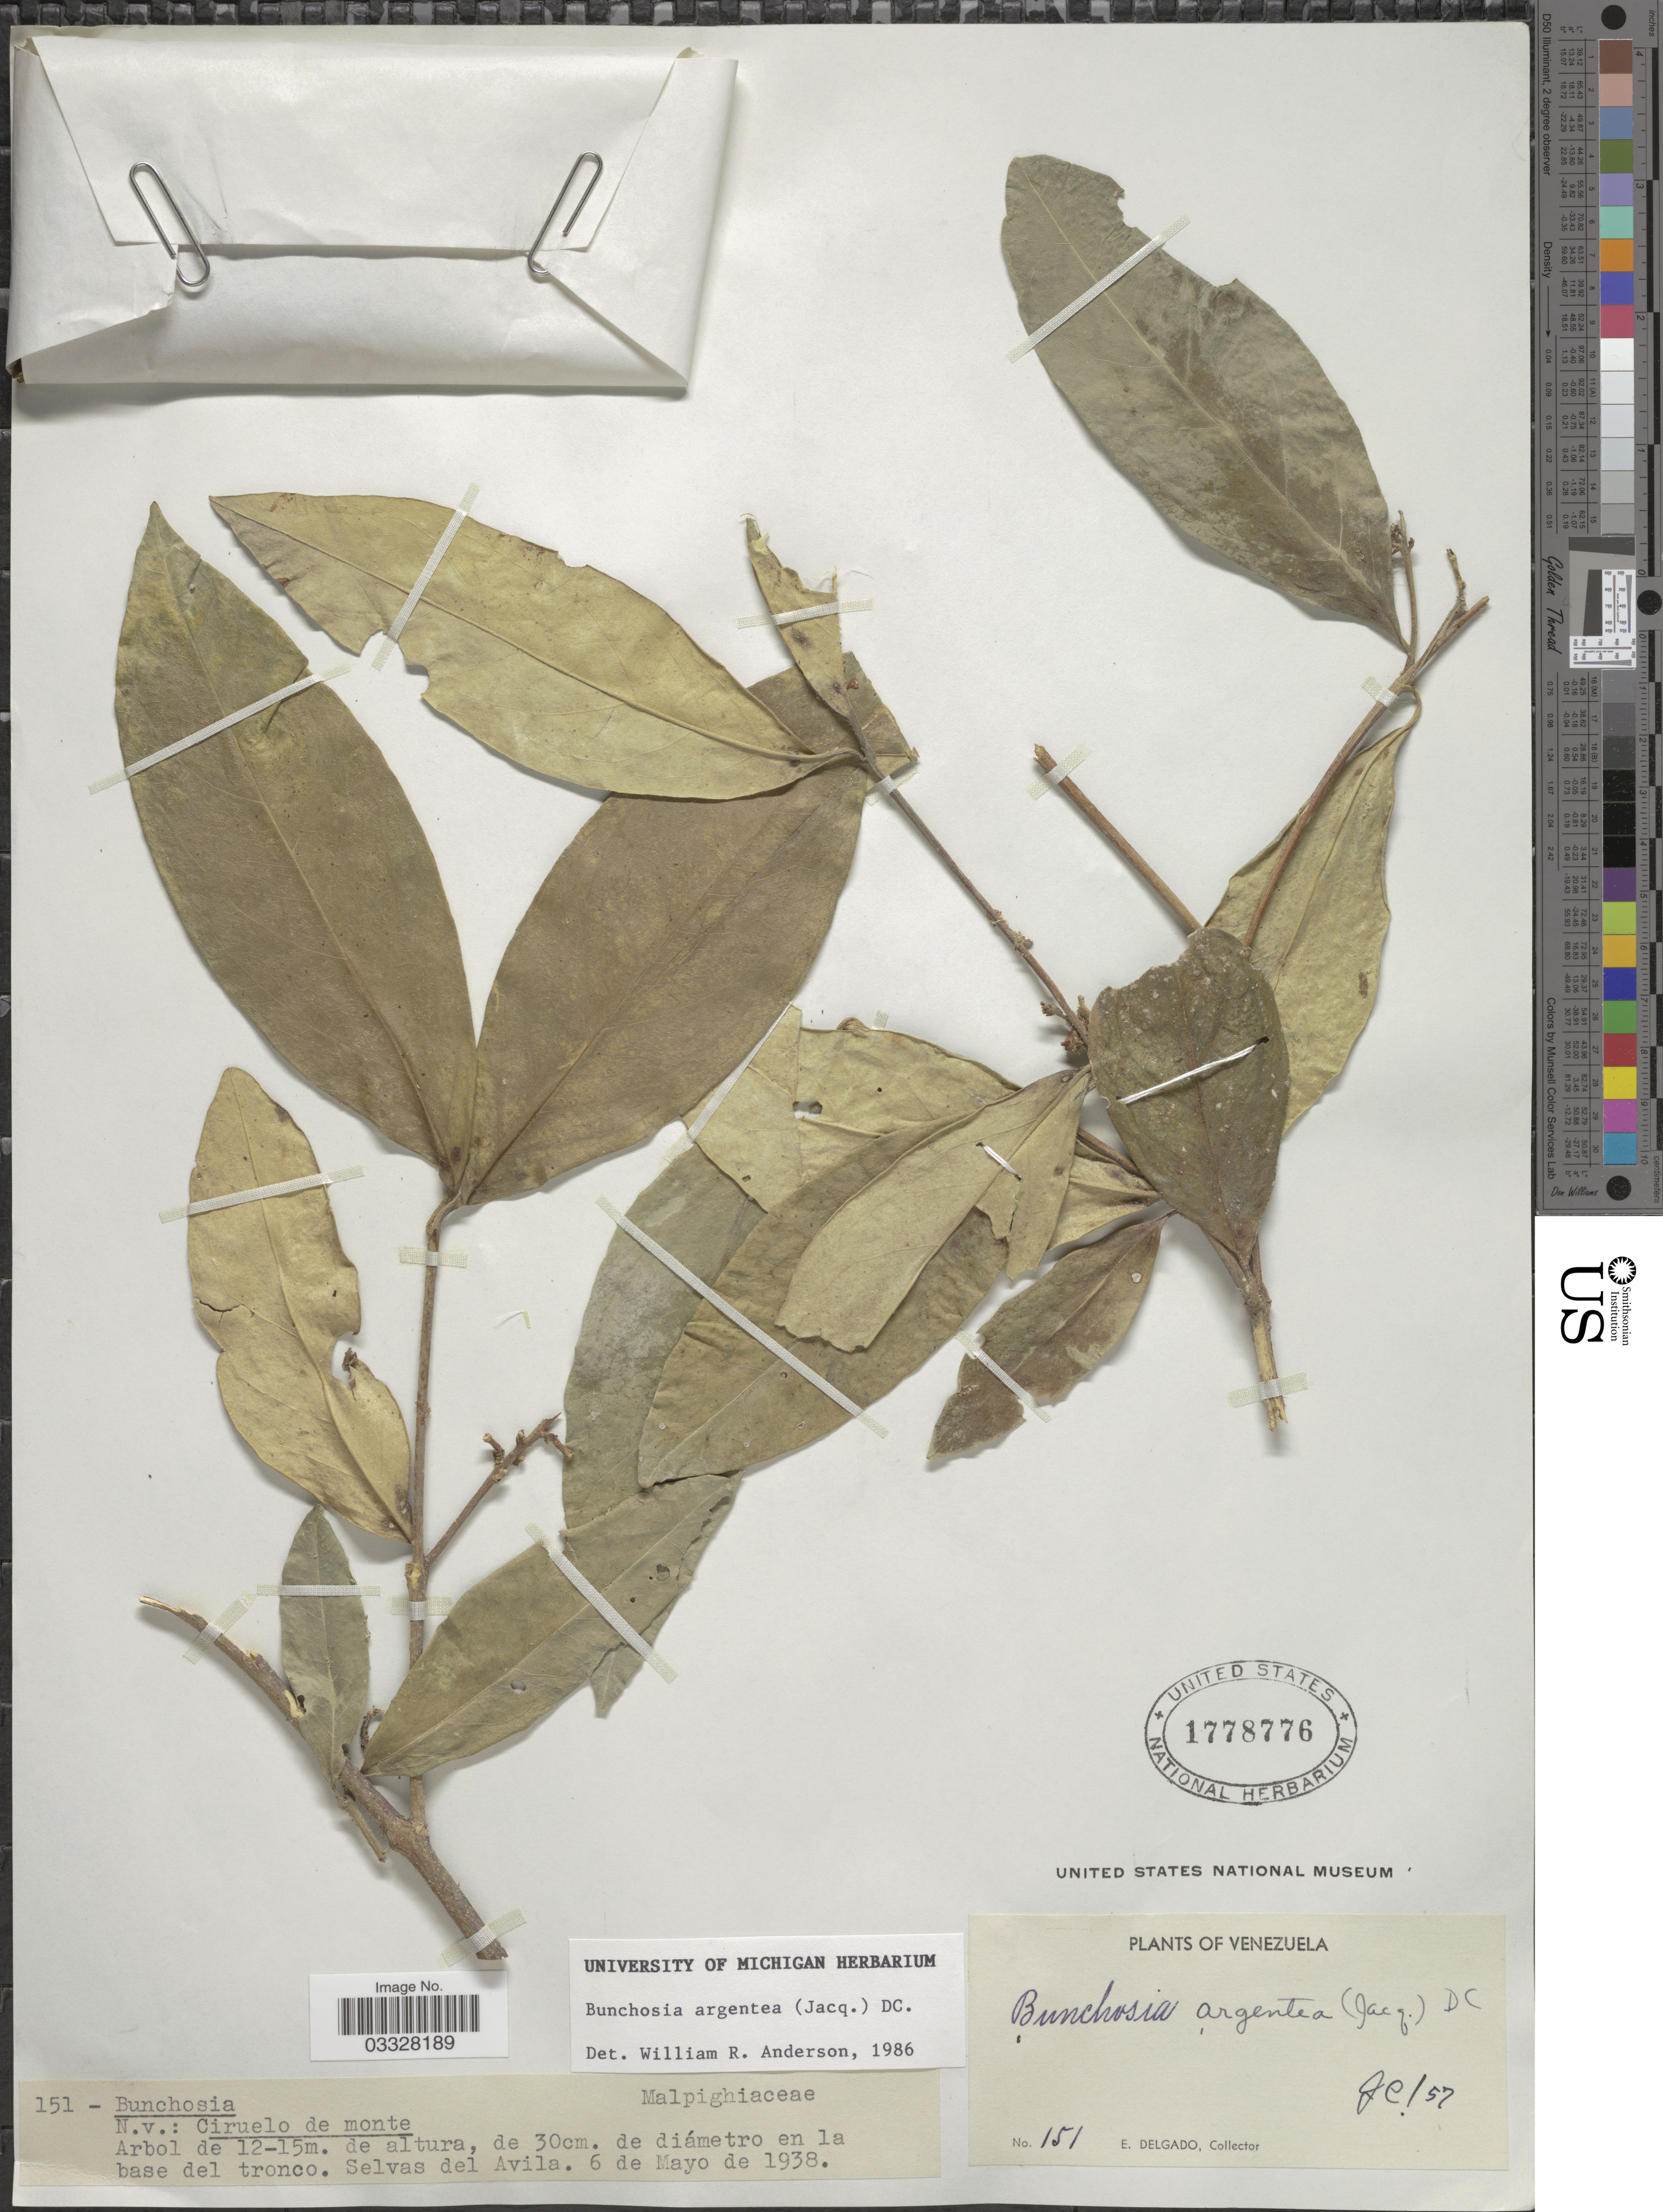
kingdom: Plantae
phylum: Tracheophyta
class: Magnoliopsida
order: Malpighiales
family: Malpighiaceae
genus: Bunchosia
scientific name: Bunchosia argentea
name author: (Jacq.) DC.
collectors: E. Delgado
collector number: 151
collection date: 1938-05-06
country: Venezuela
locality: Selvas del Avila.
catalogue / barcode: US 1778776